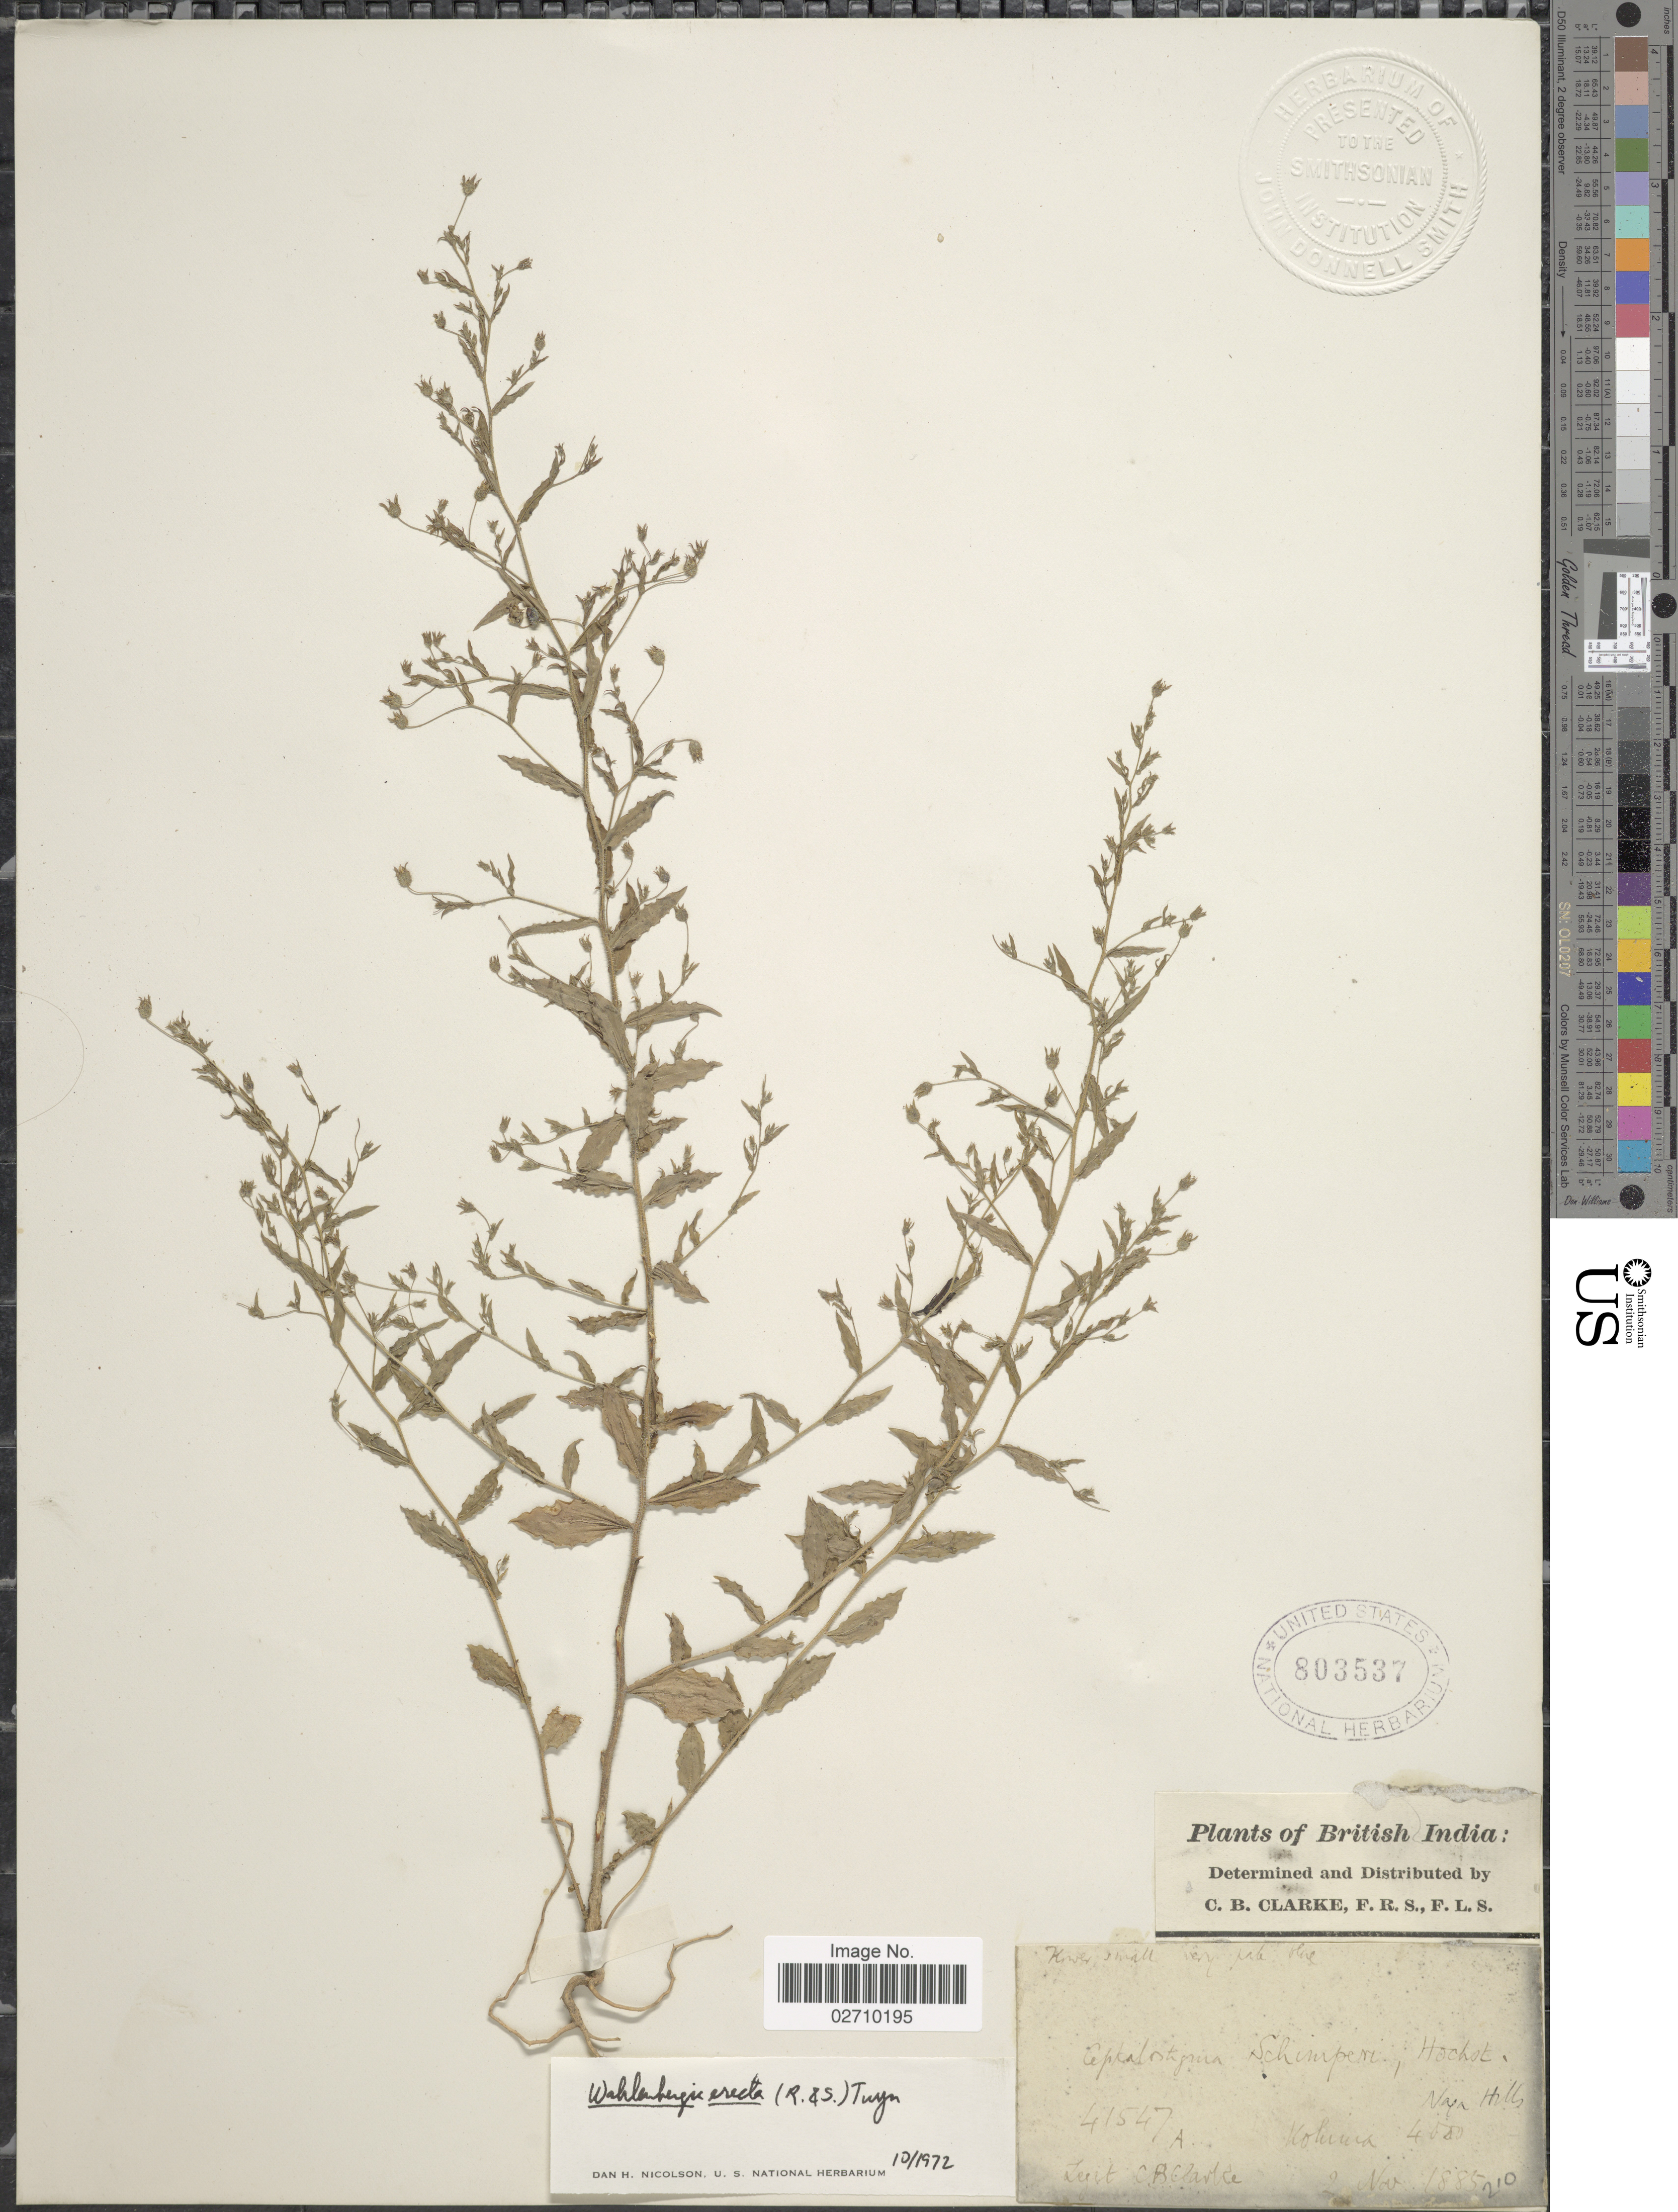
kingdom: Plantae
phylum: Tracheophyta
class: Magnoliopsida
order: Asterales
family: Campanulaceae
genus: Wahlenbergia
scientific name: Wahlenbergia erecta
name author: (Roth ex Schult.) Tuyn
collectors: C. B. Clarke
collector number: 41547A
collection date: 1885-11-02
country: India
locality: Naya Hills. Kohima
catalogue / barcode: US 803537